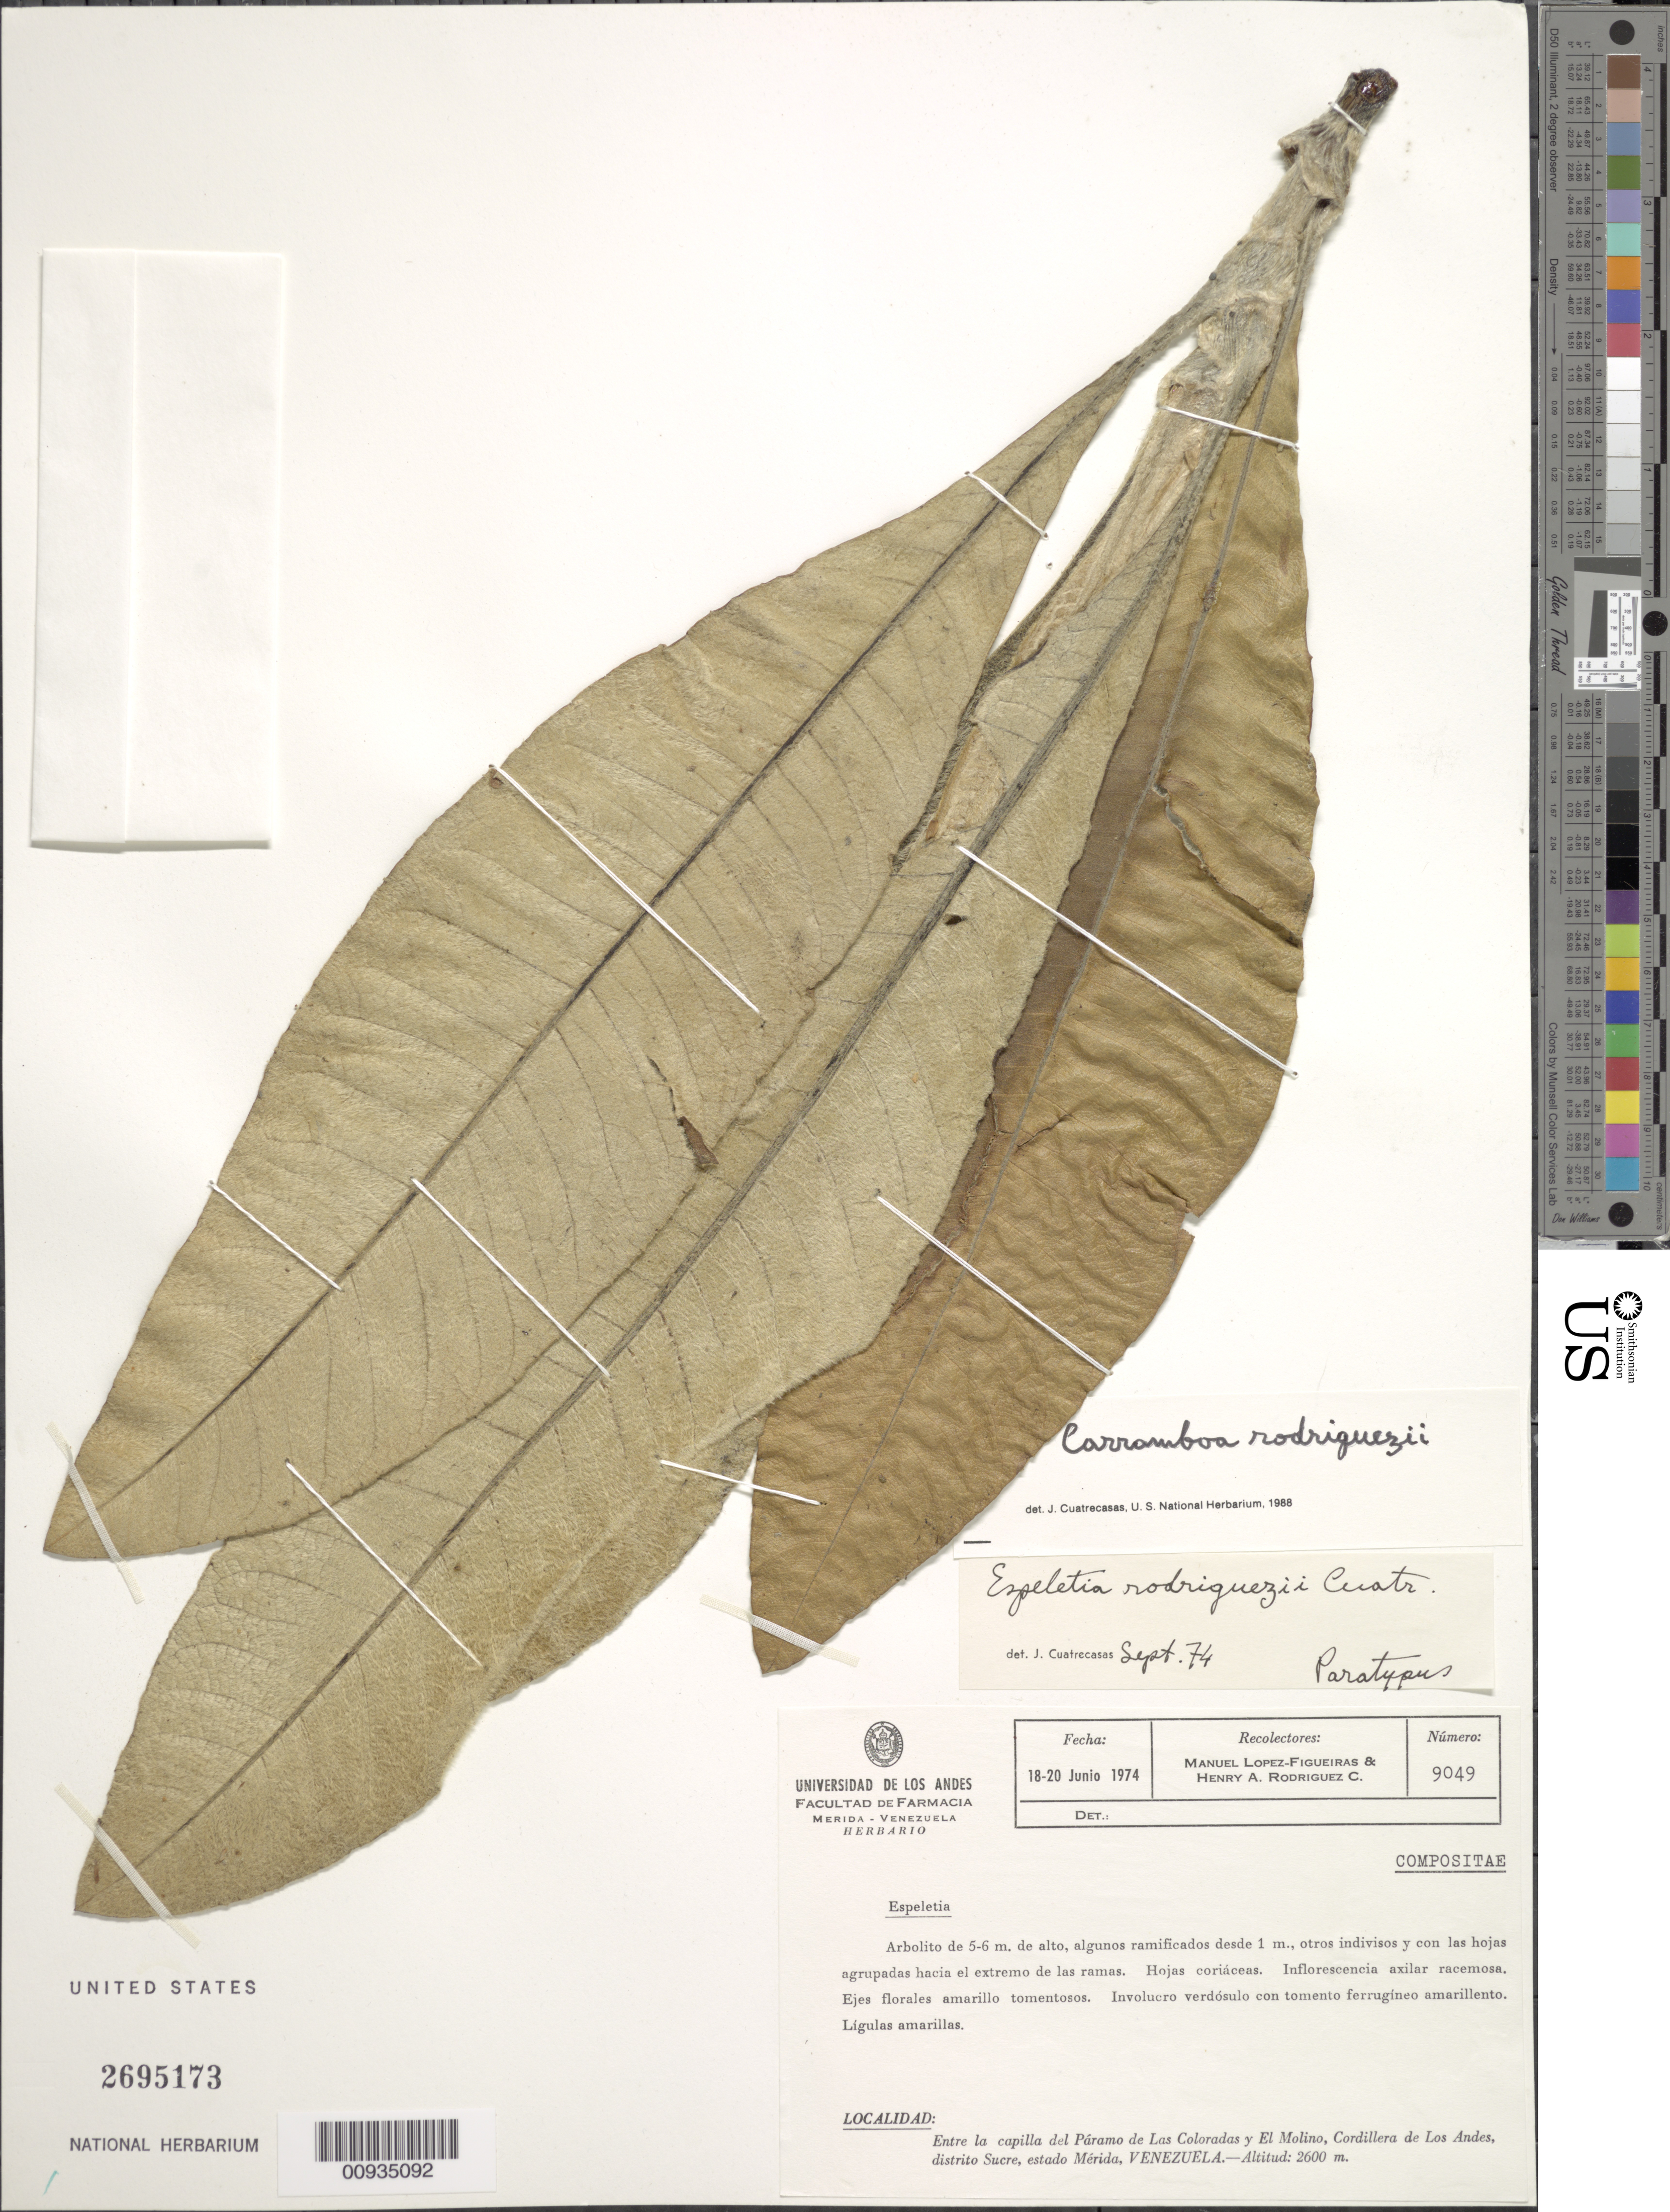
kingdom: Plantae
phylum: Tracheophyta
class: Magnoliopsida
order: Asterales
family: Asteraceae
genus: Carramboa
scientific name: Carramboa rodriguezii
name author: (Cuatrec.) Cuatrec.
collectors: M. López Figueiras & H. Rodriguez-Carrasquero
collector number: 9049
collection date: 1974-06-18/1974-06-20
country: Venezuela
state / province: Mérida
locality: Entre la capilla del Paramo de Las Coloradas y El Molino, Cordillera de Los Andes, distrito Sucre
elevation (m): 2600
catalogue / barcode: US 2695173